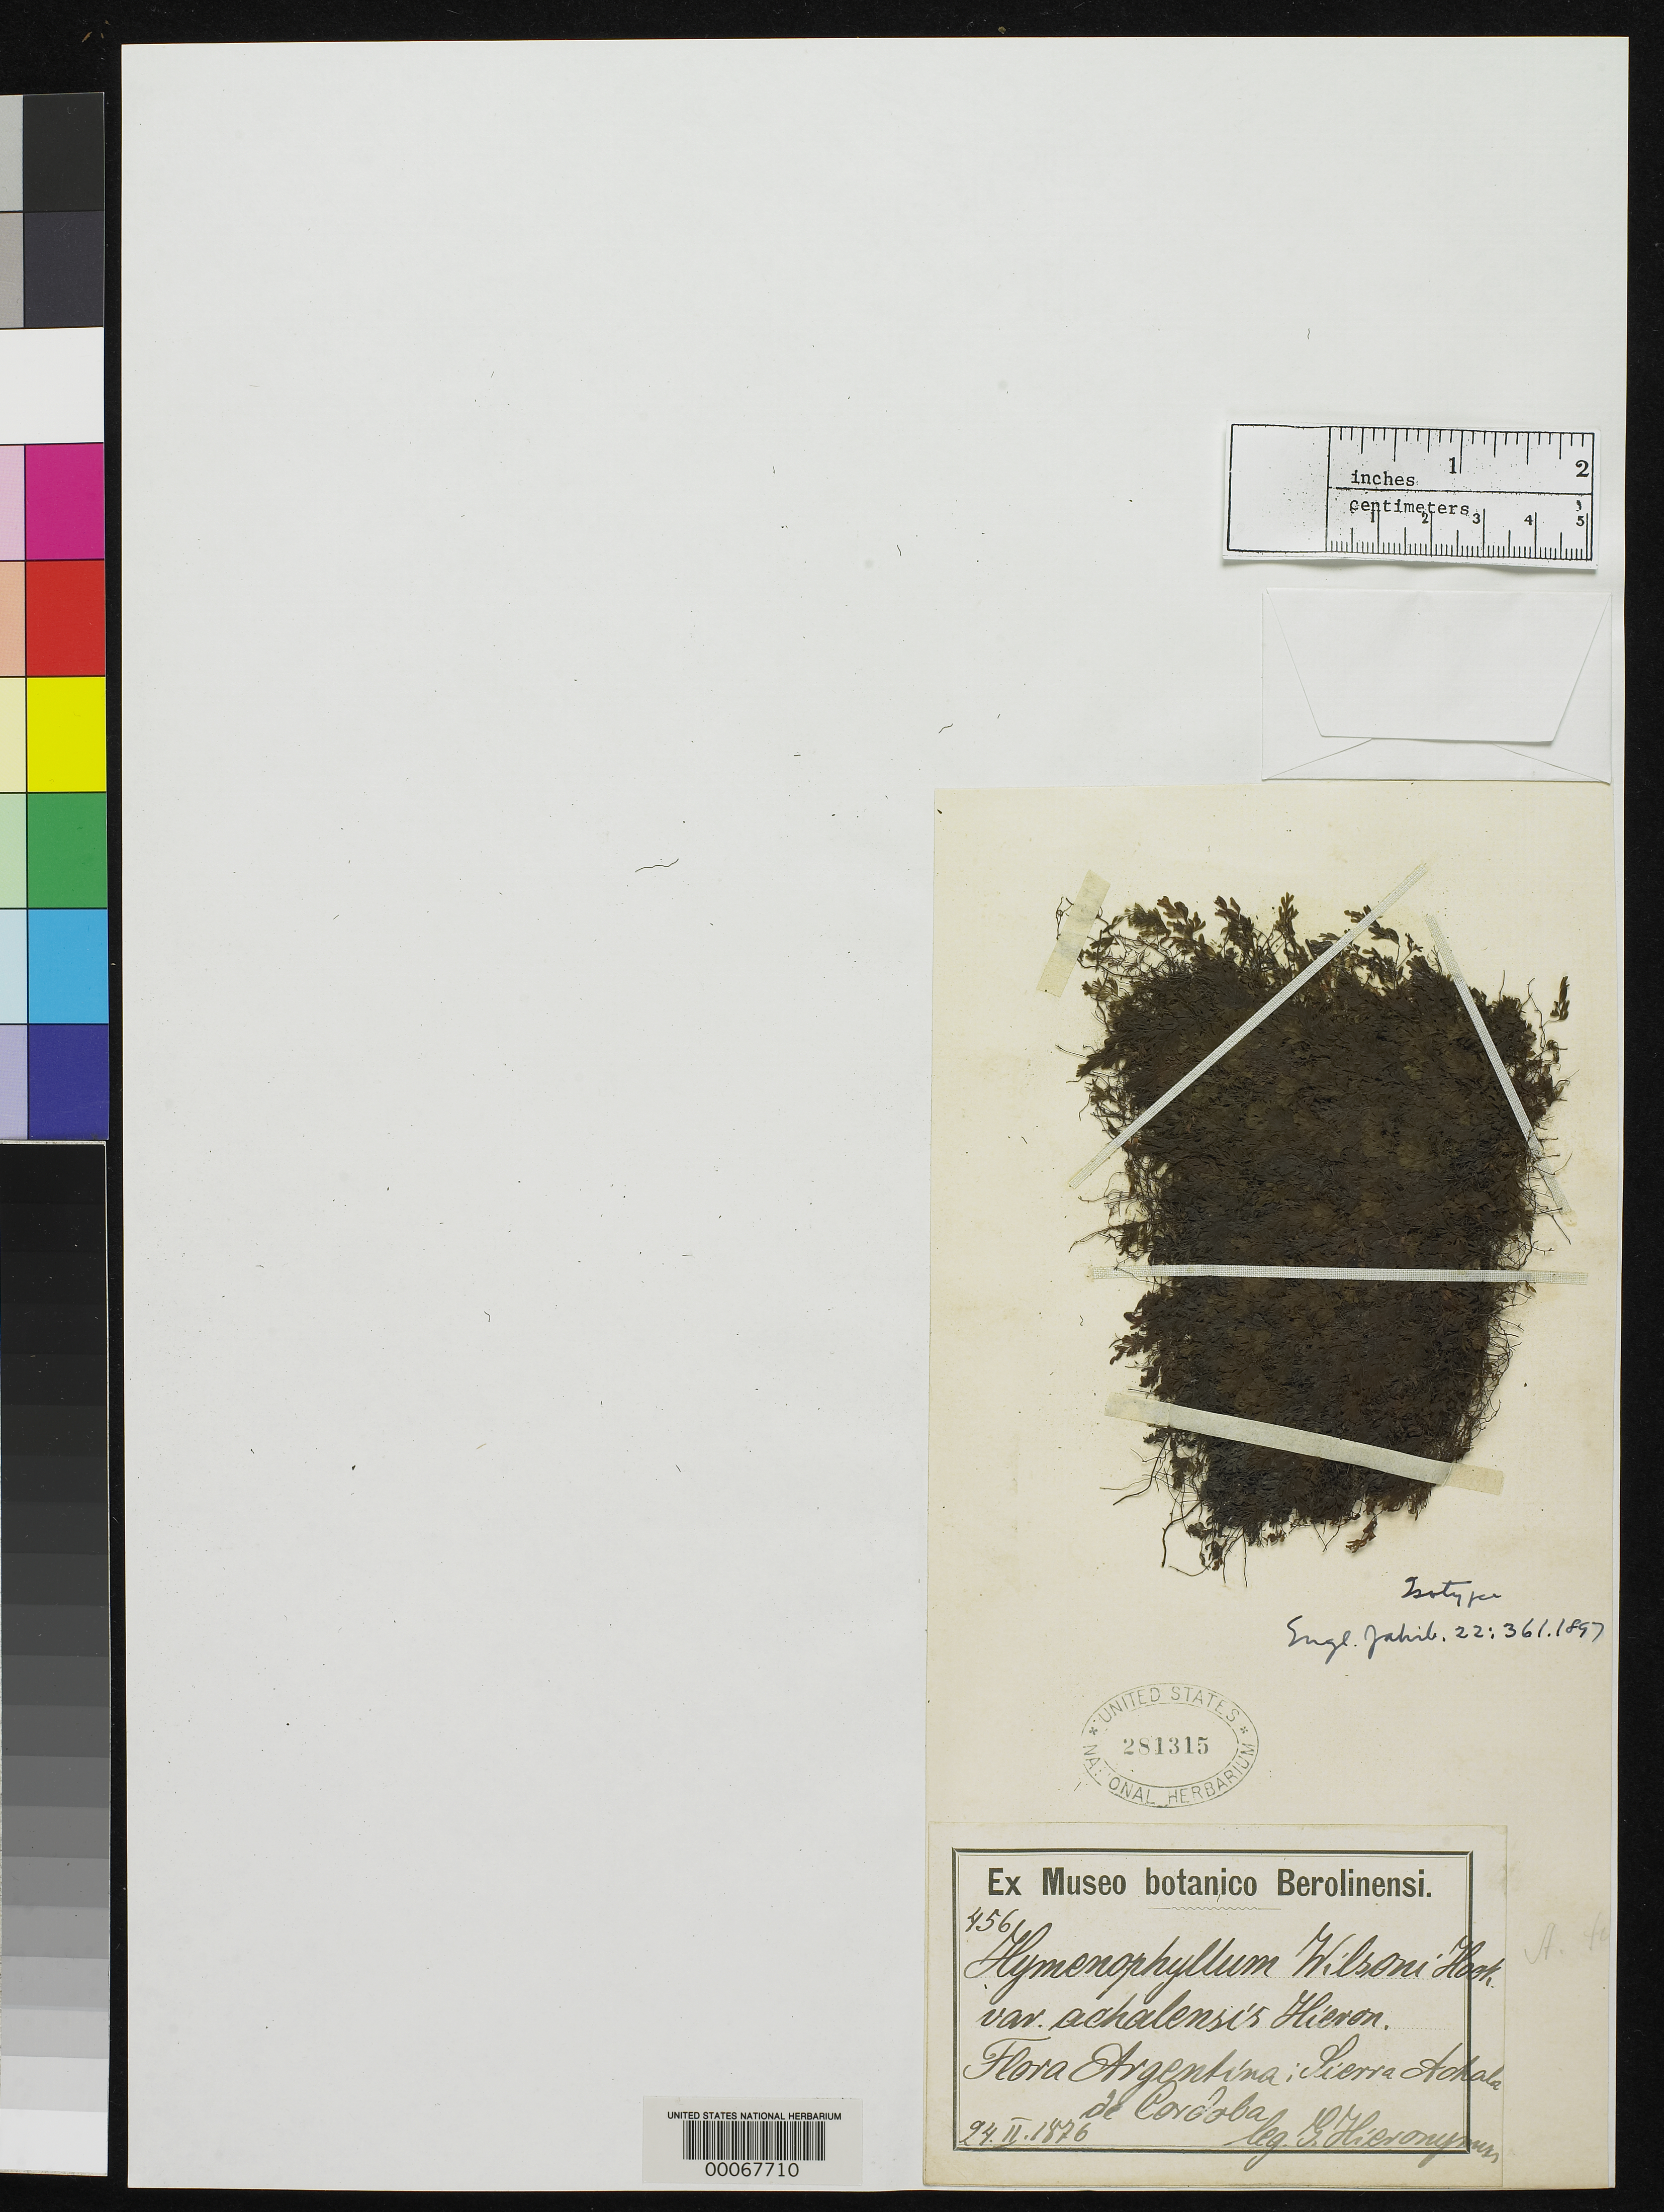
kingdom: Plantae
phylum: Tracheophyta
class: Polypodiopsida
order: Hymenophyllales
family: Hymenophyllaceae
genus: Hymenophyllum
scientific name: Hymenophyllum wilsonii var. achalense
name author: Hieron.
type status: Syntype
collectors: G. H. Hieronymus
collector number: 456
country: Argentina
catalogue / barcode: US 281315